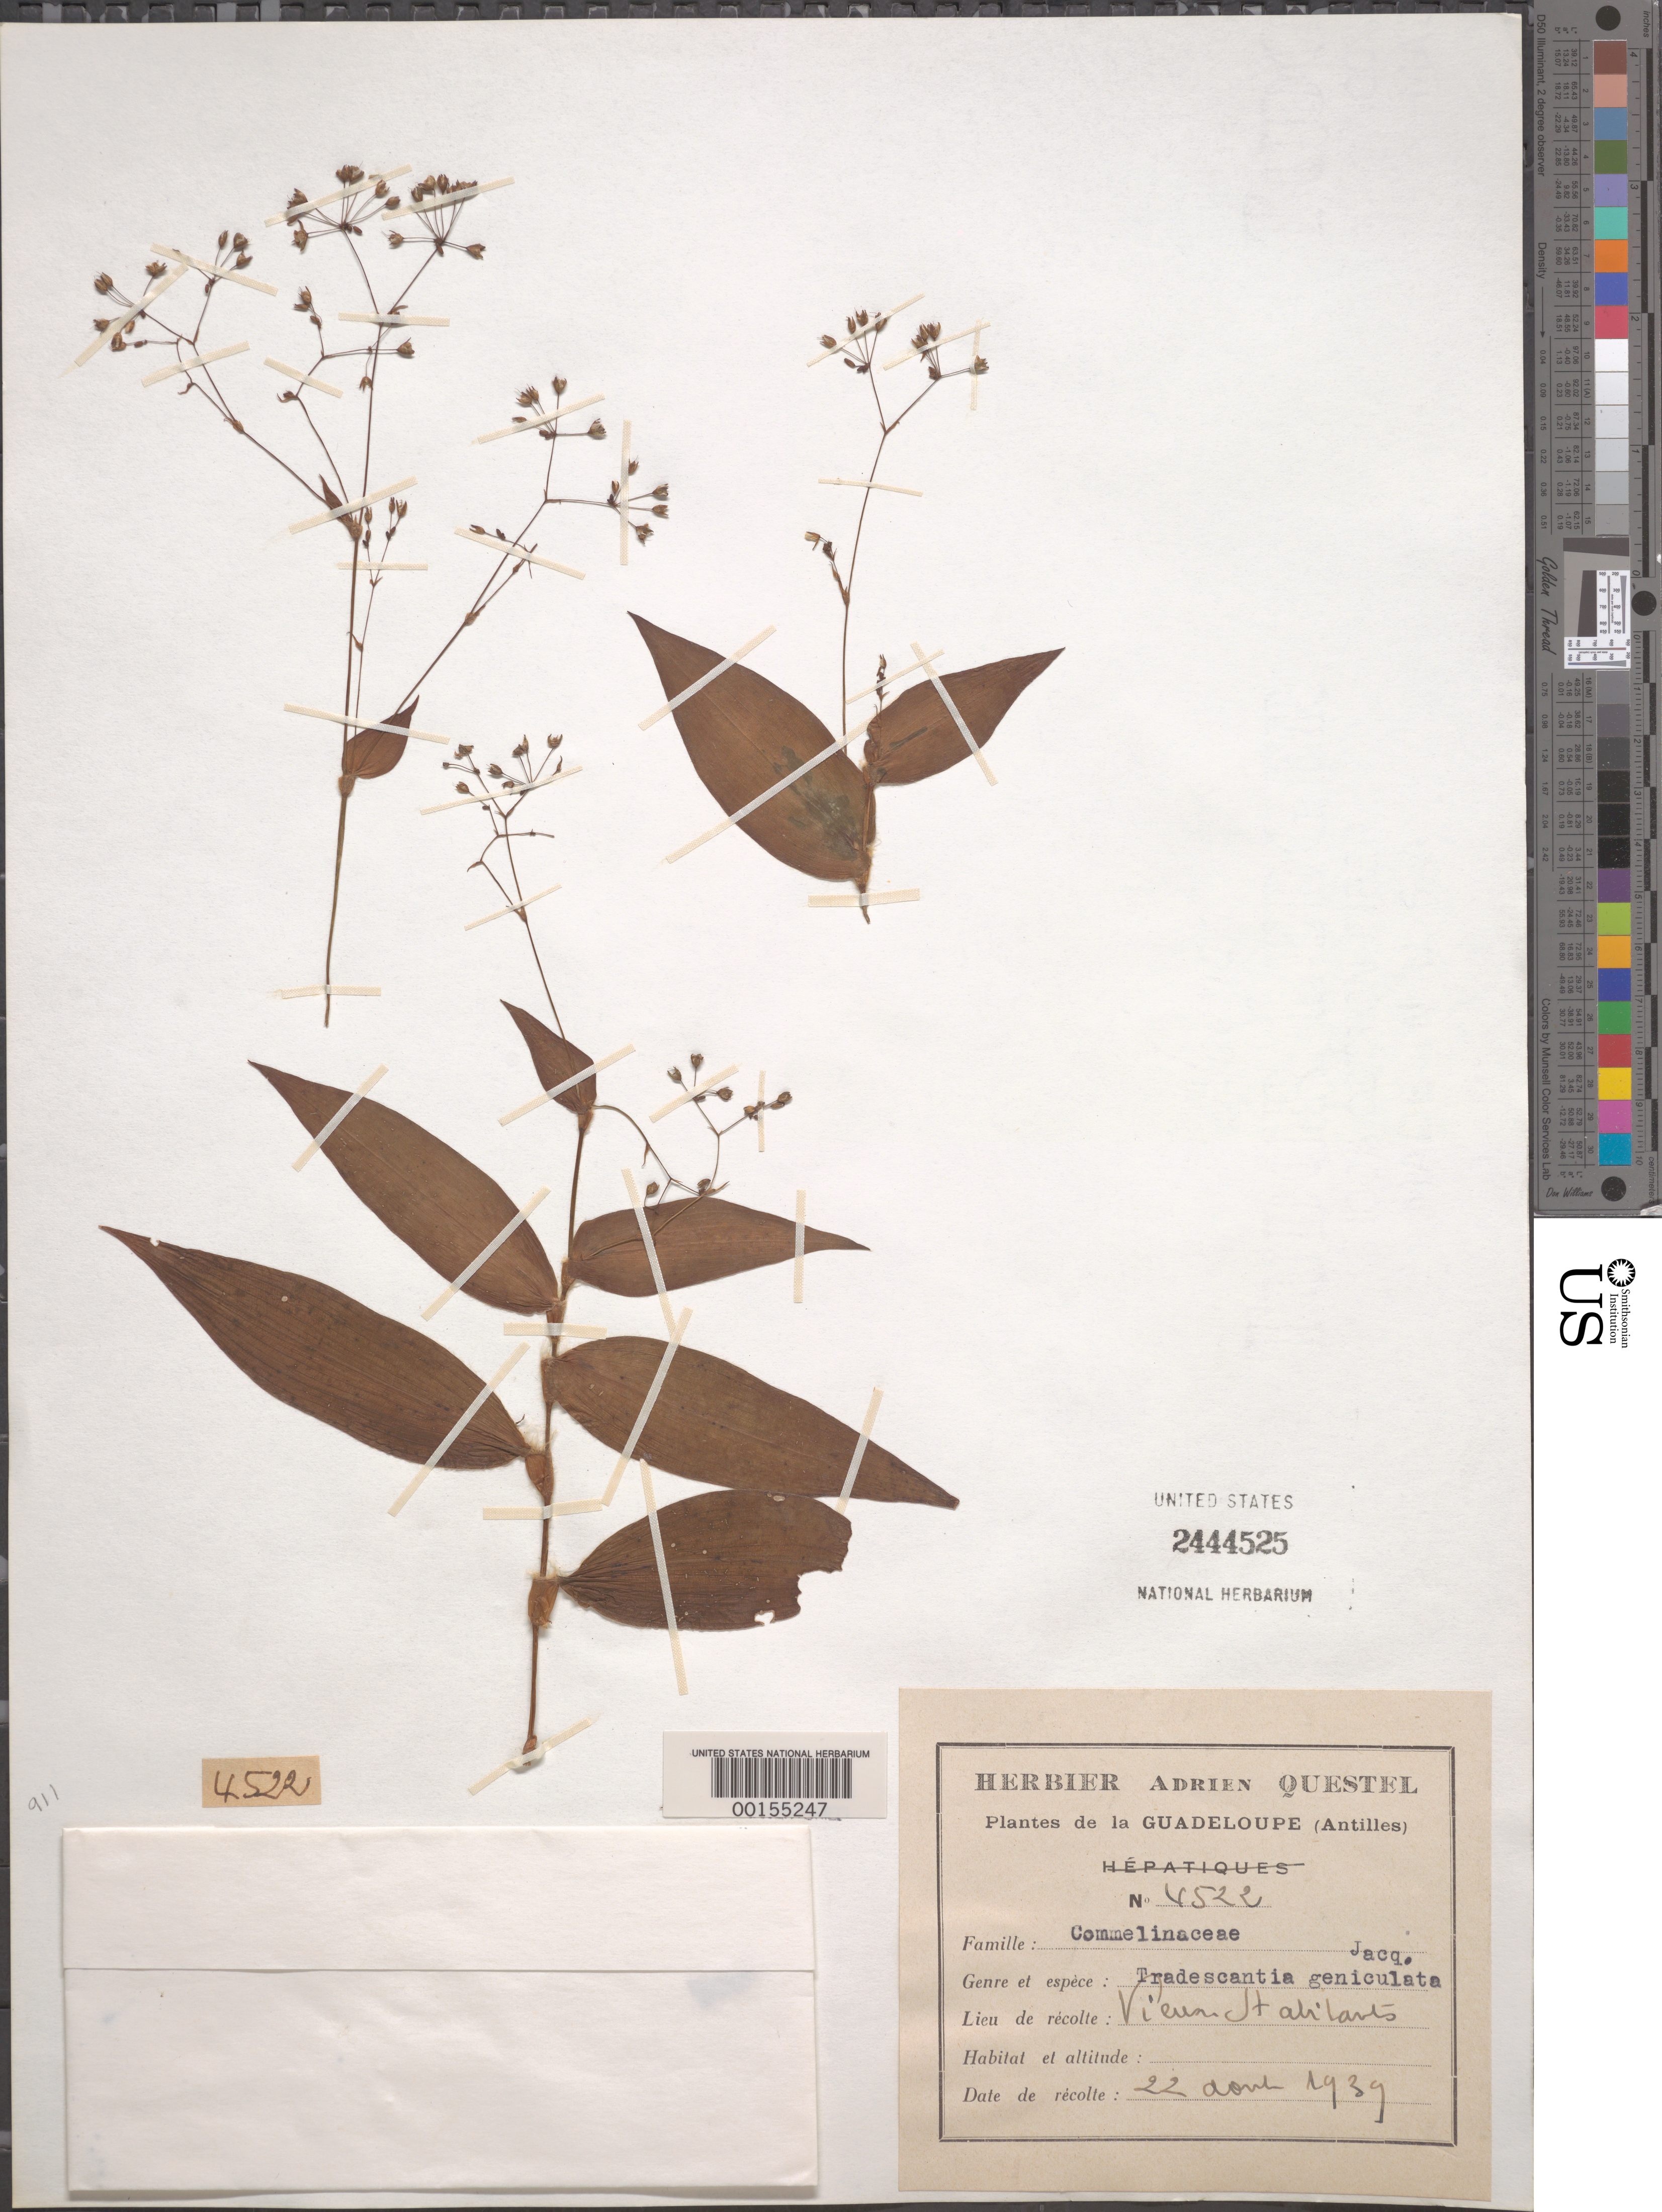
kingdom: Plantae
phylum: Tracheophyta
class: Liliopsida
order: Commelinales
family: Commelinaceae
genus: Gibasis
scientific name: Gibasis pauciflora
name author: (Urb. & Ekman) D.R. Hunt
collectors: A. Questel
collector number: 4522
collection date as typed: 22 Aug 1939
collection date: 1939-08-22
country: Guadeloupe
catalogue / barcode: US 2444525